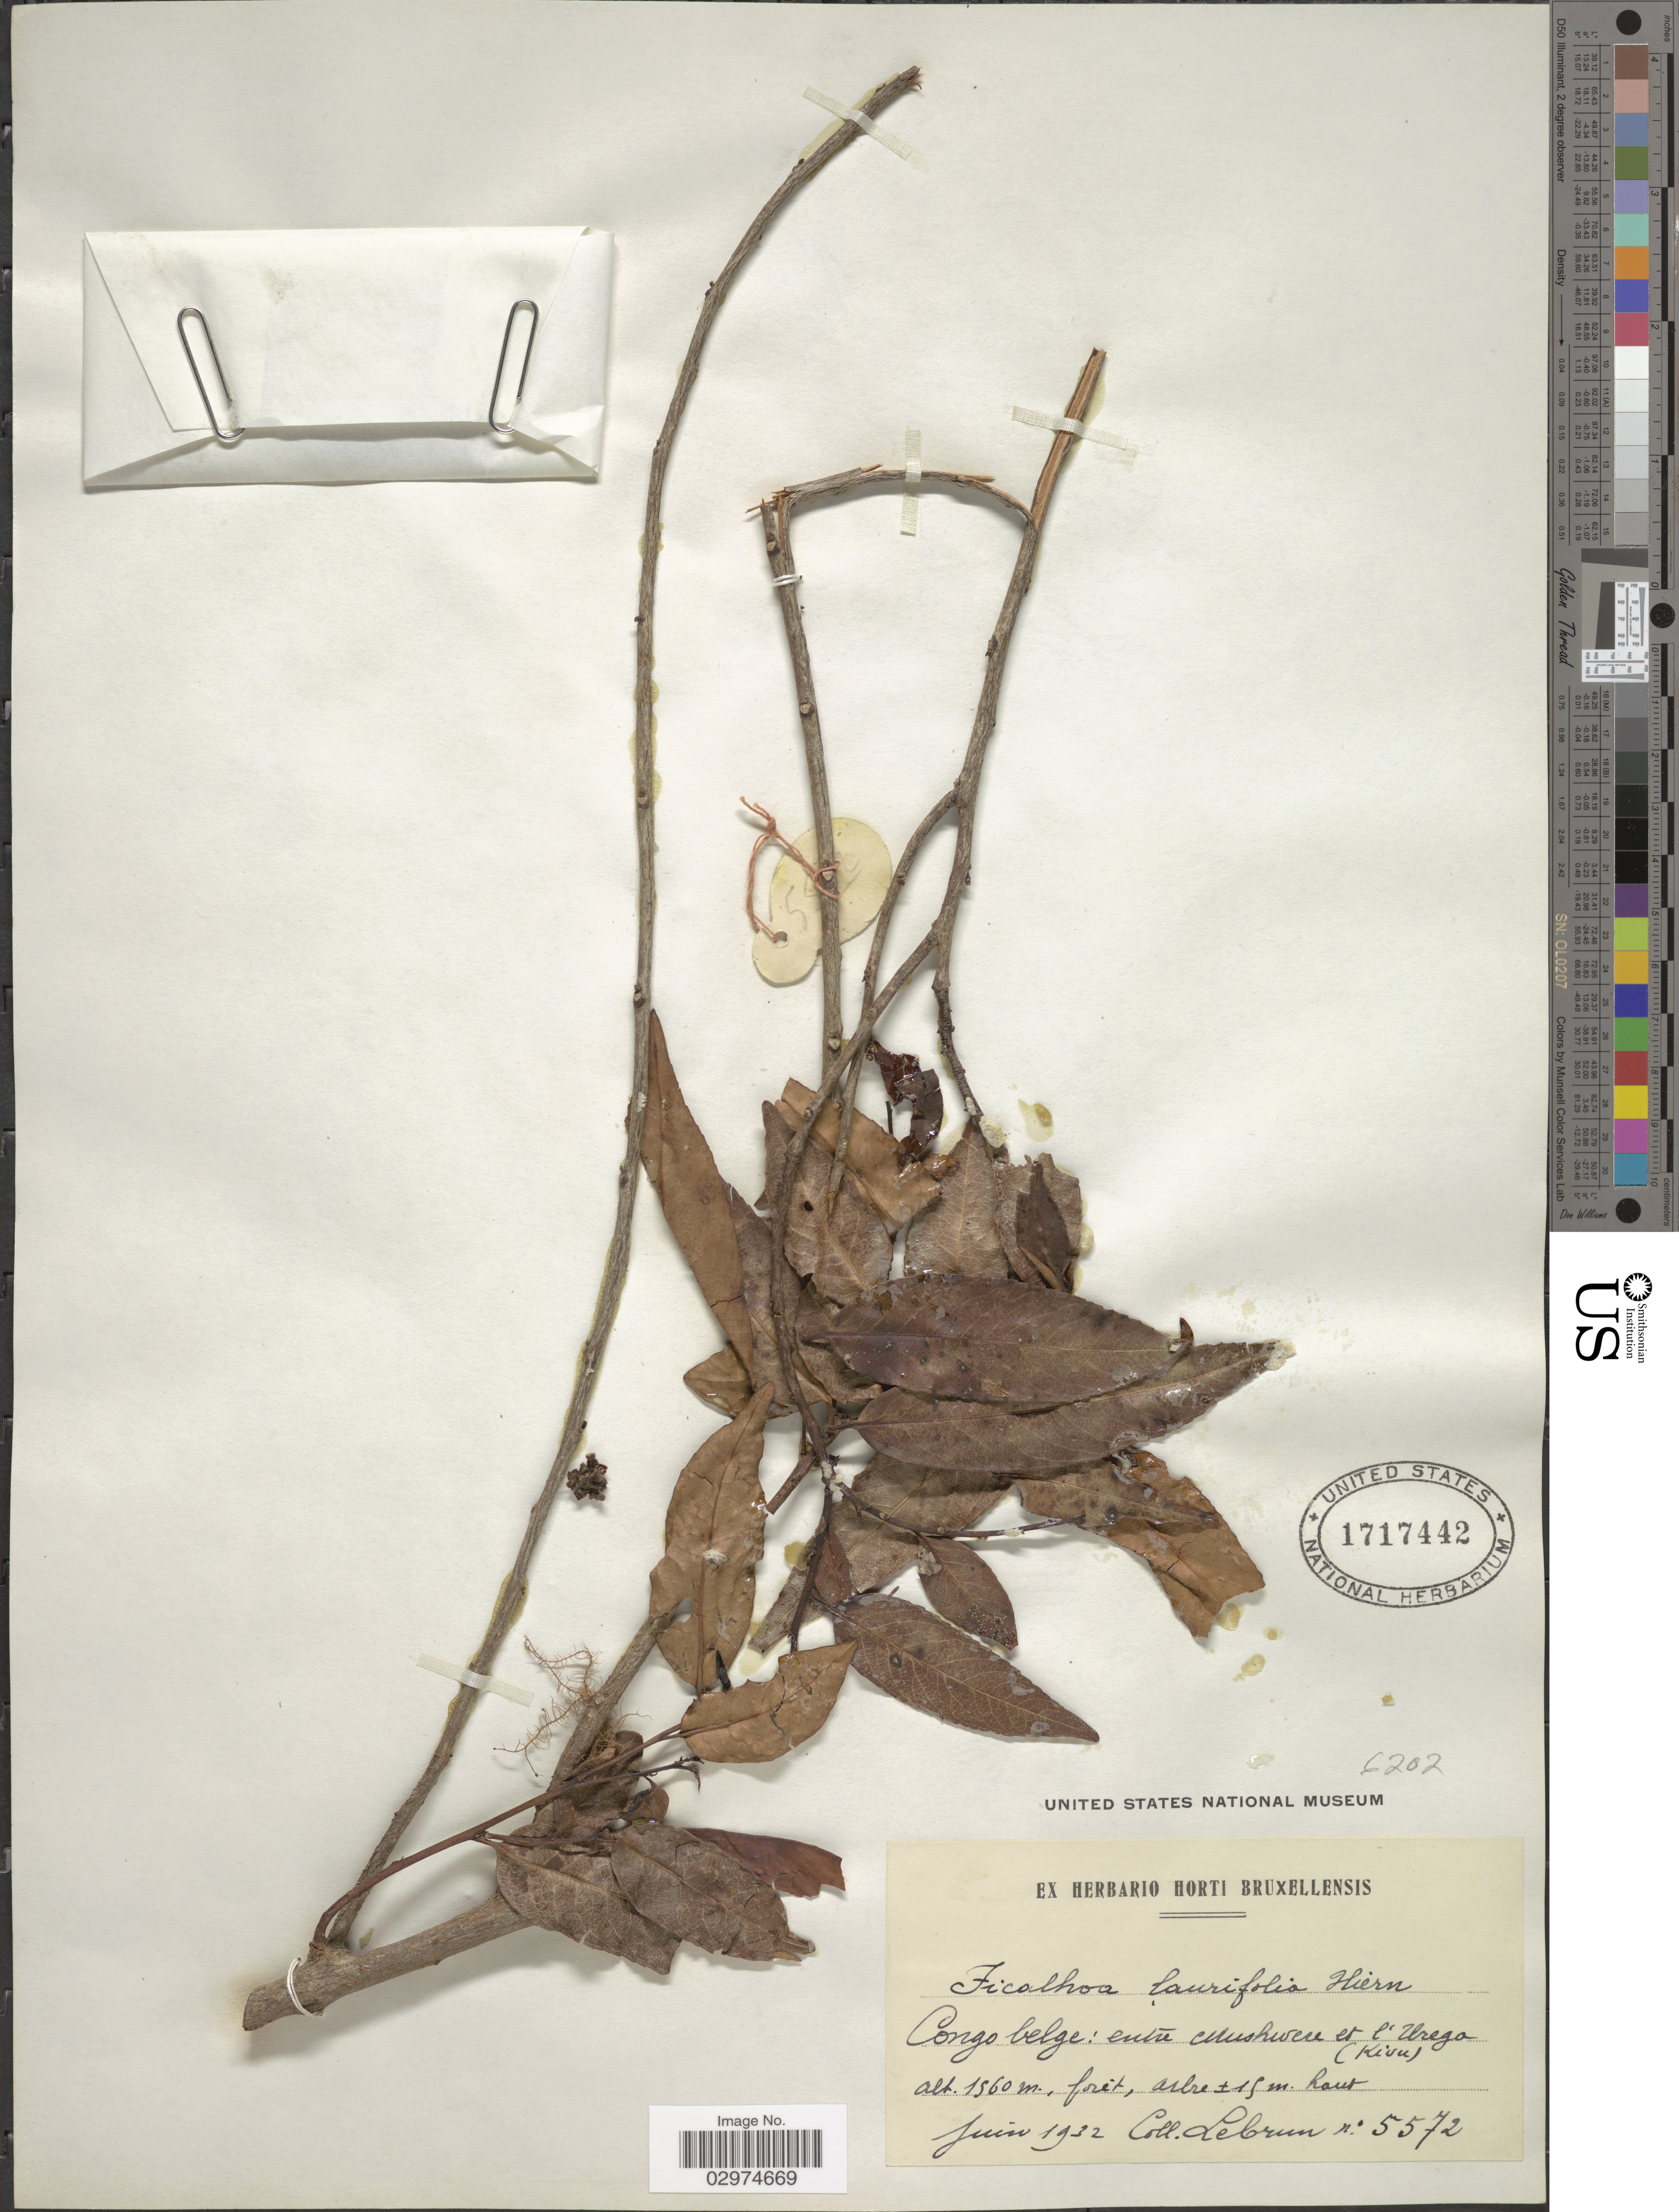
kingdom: Plantae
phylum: Tracheophyta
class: Magnoliopsida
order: Ericales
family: Sladeniaceae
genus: Ficalhoa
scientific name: Ficalhoa laurifolia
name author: Hiern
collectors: J.A. Lebrun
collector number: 572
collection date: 1932-06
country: Congo, Democratic Republic of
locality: Congo Belge: entre cuushwere et l'Urega (Kivu).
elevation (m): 1560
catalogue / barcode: US 1717442